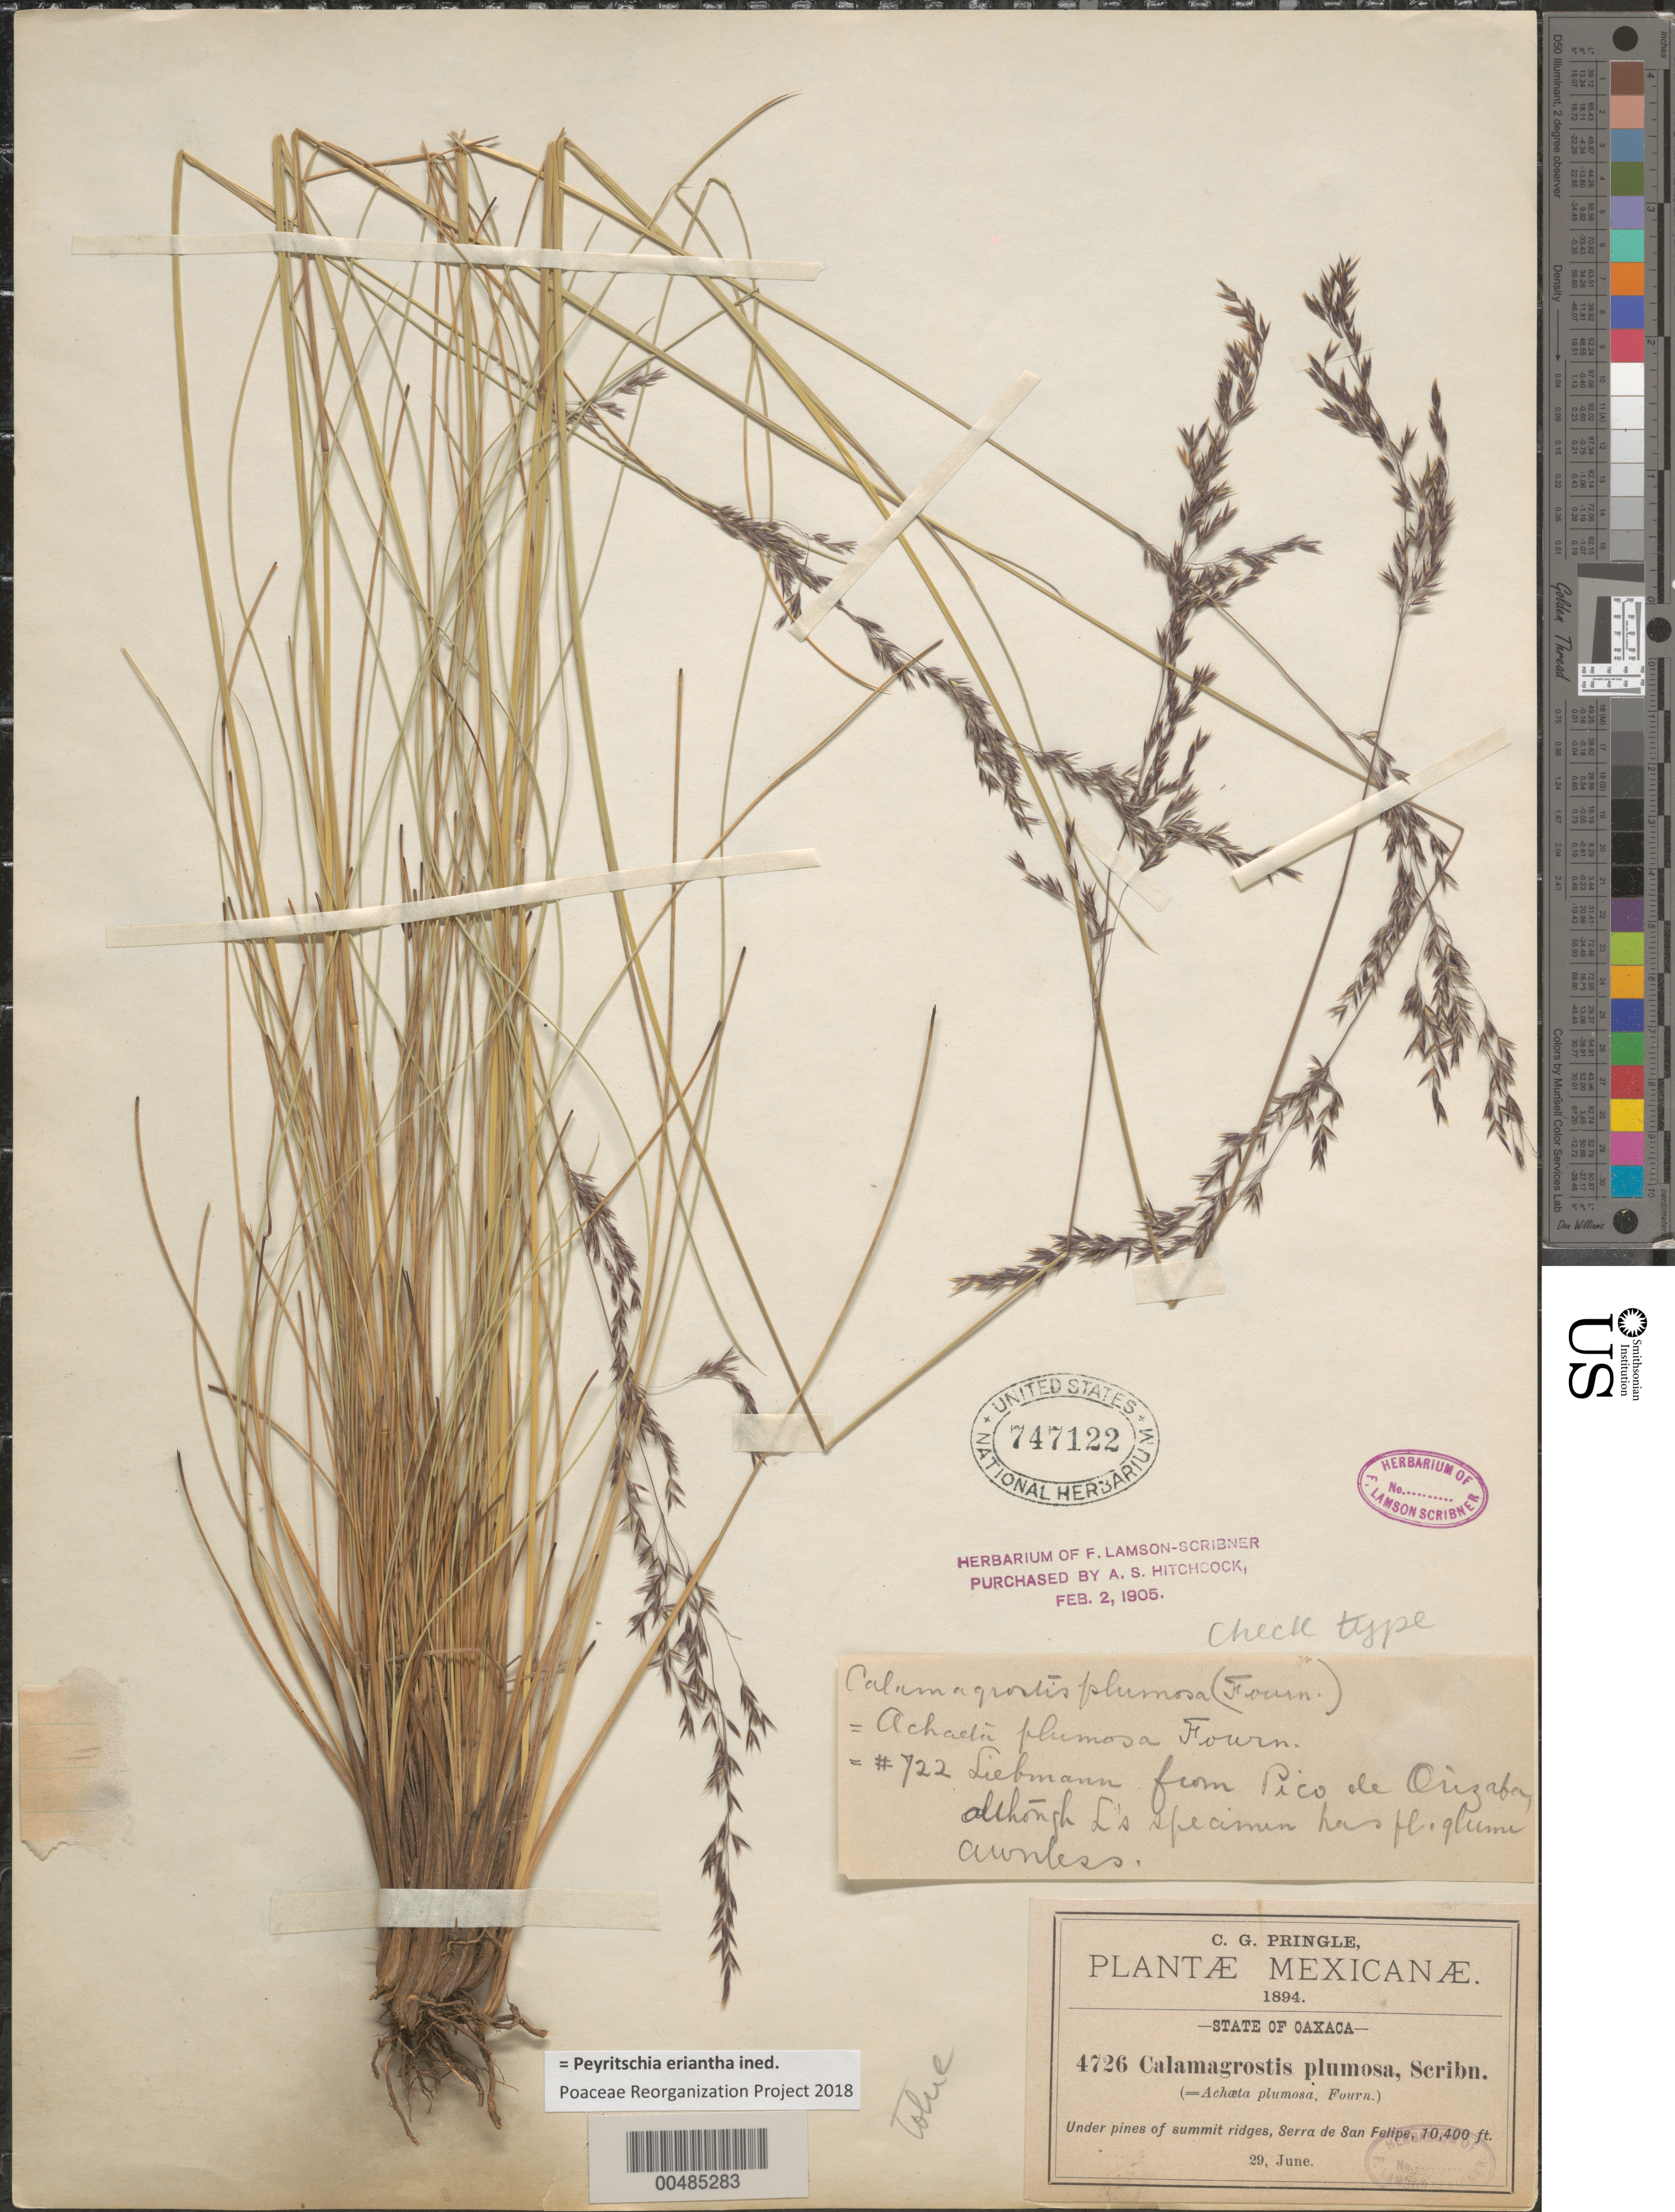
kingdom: Plantae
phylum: Tracheophyta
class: Liliopsida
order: Poales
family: Poaceae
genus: Peyritschia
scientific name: Peyritschia eriantha ined.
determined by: Poaceae Reorganization Project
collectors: C. G. Pringle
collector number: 4726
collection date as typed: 29 Jun 1894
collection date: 1894-06-29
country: Mexico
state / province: Oaxaca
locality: Sierra de San Felipe, summit ridges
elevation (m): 3170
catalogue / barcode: US 747122